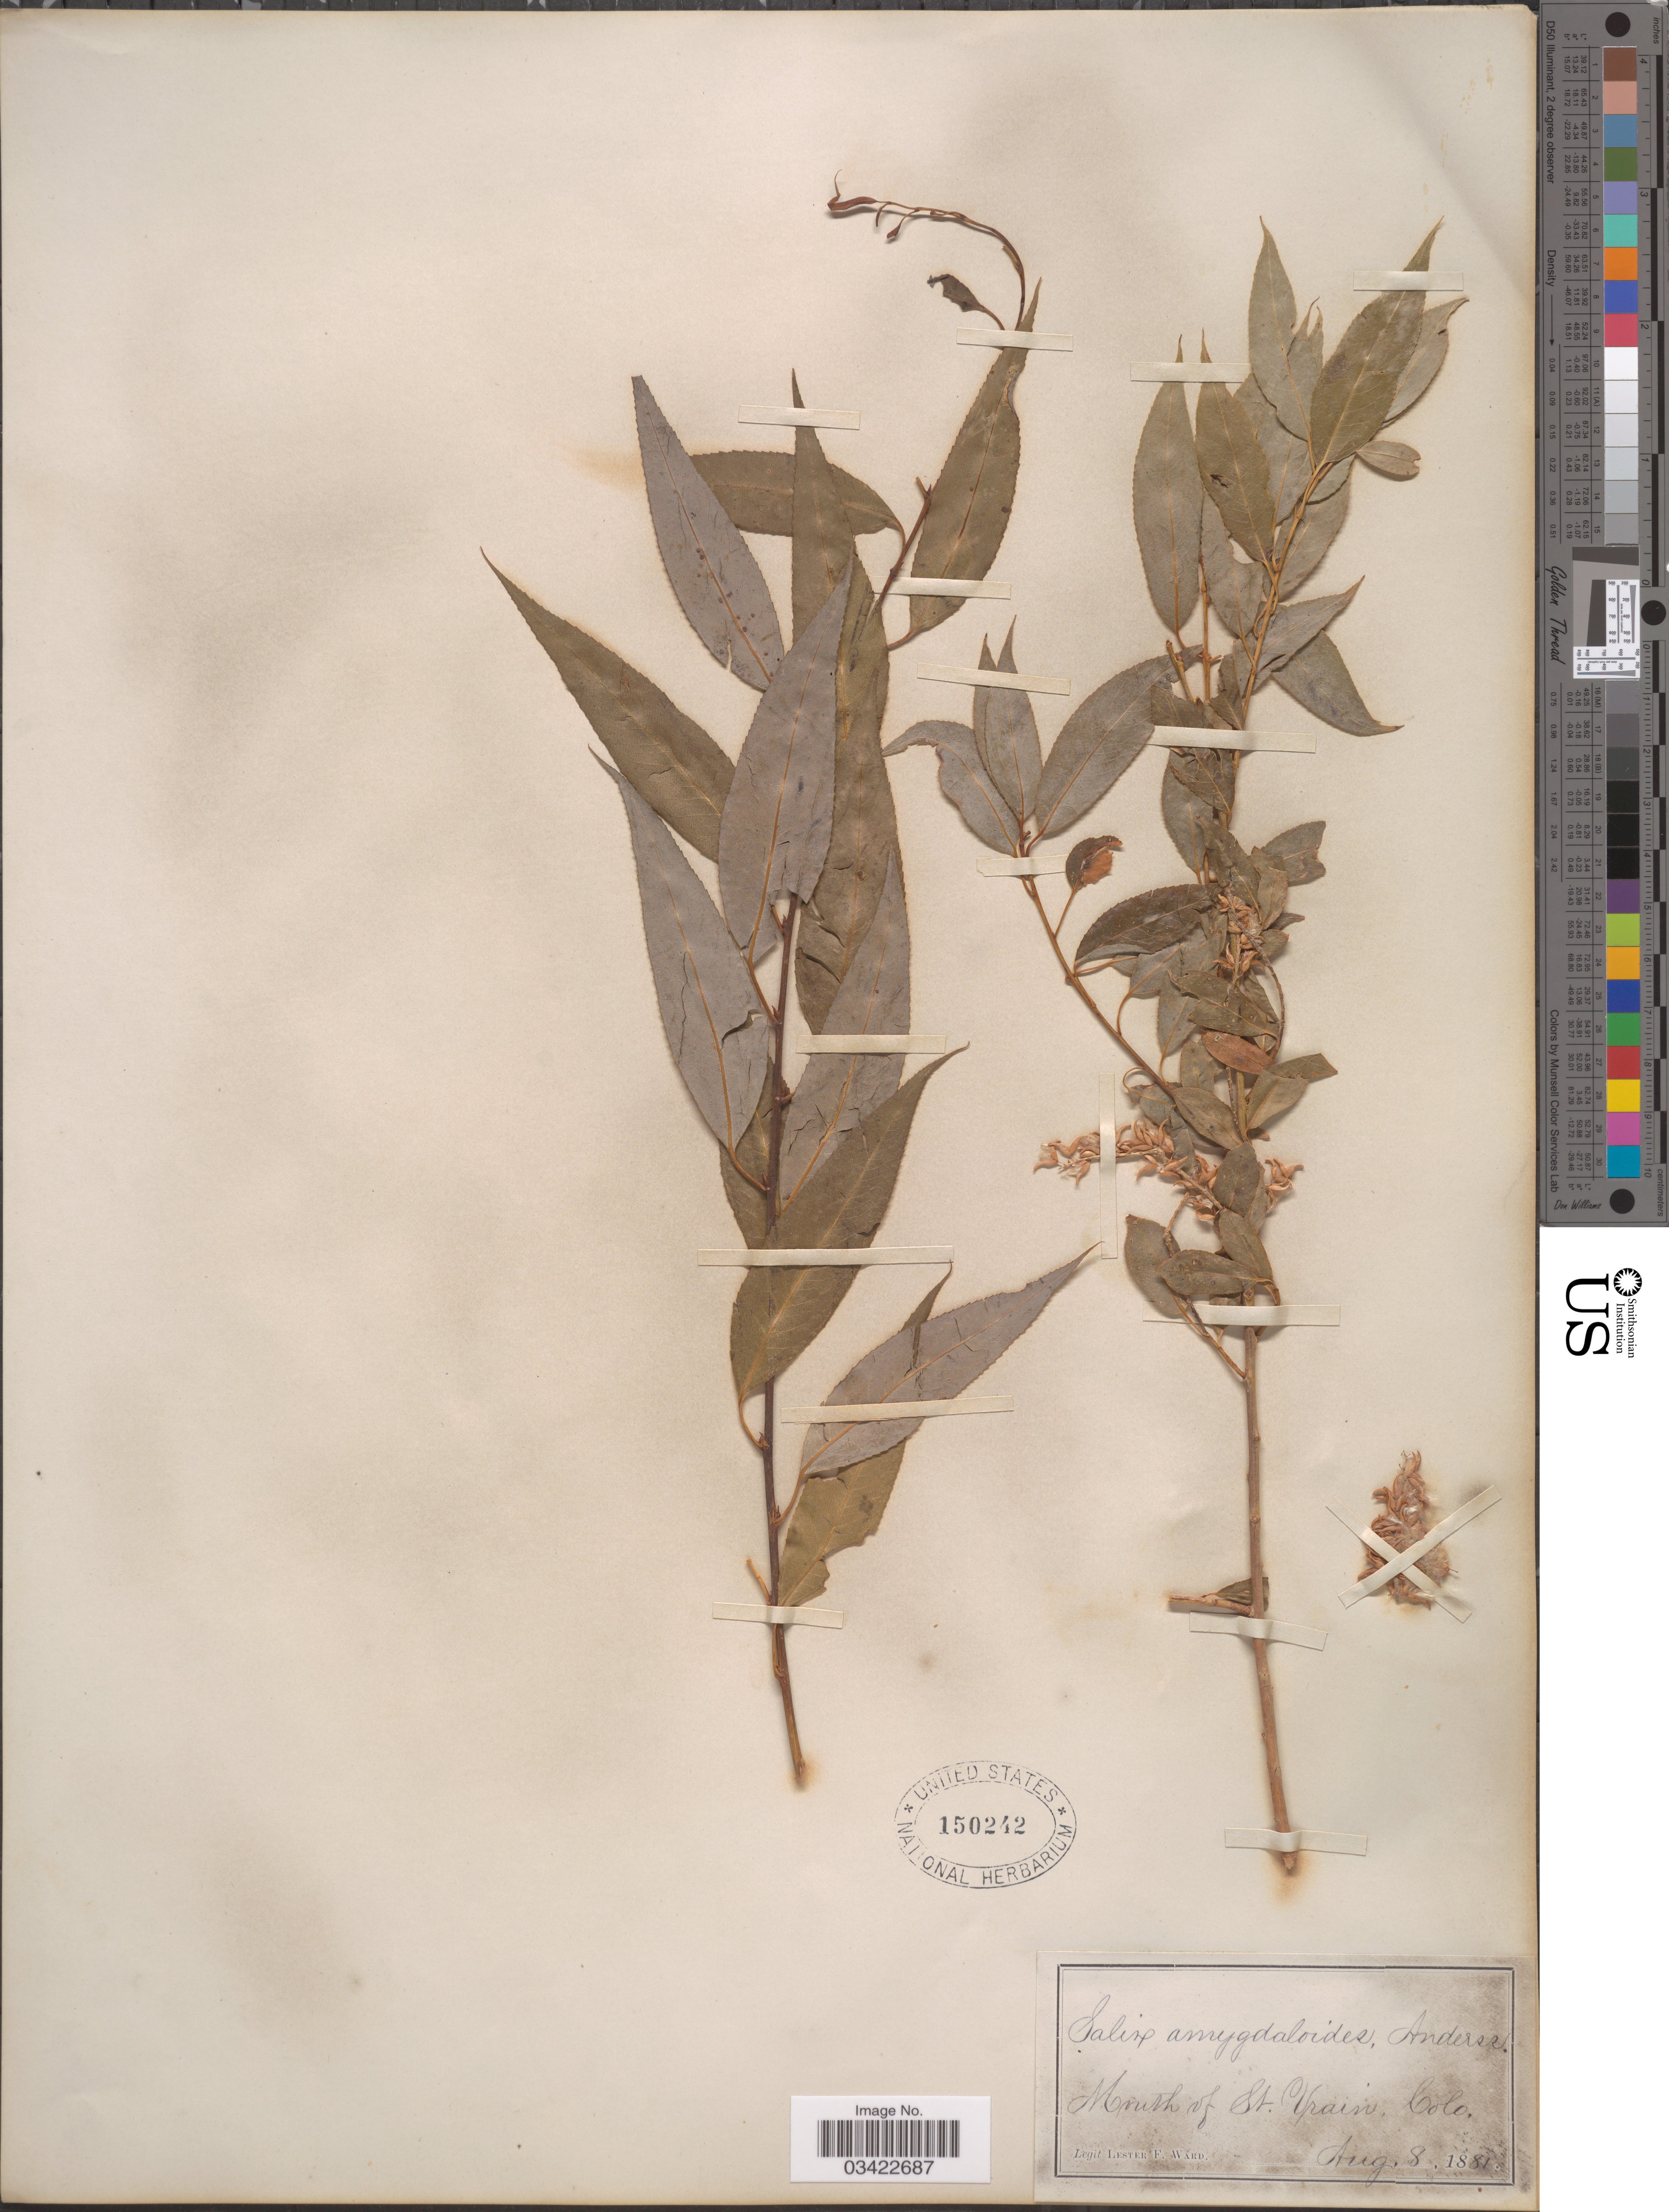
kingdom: Plantae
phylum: Tracheophyta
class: Magnoliopsida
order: Malpighiales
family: Salicaceae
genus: Salix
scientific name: Salix amygdaloides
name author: Andersson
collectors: L. F. Ward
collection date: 1881-08-08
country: United States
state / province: Colorado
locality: Mouth of St. Vrain.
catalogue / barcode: US 150242